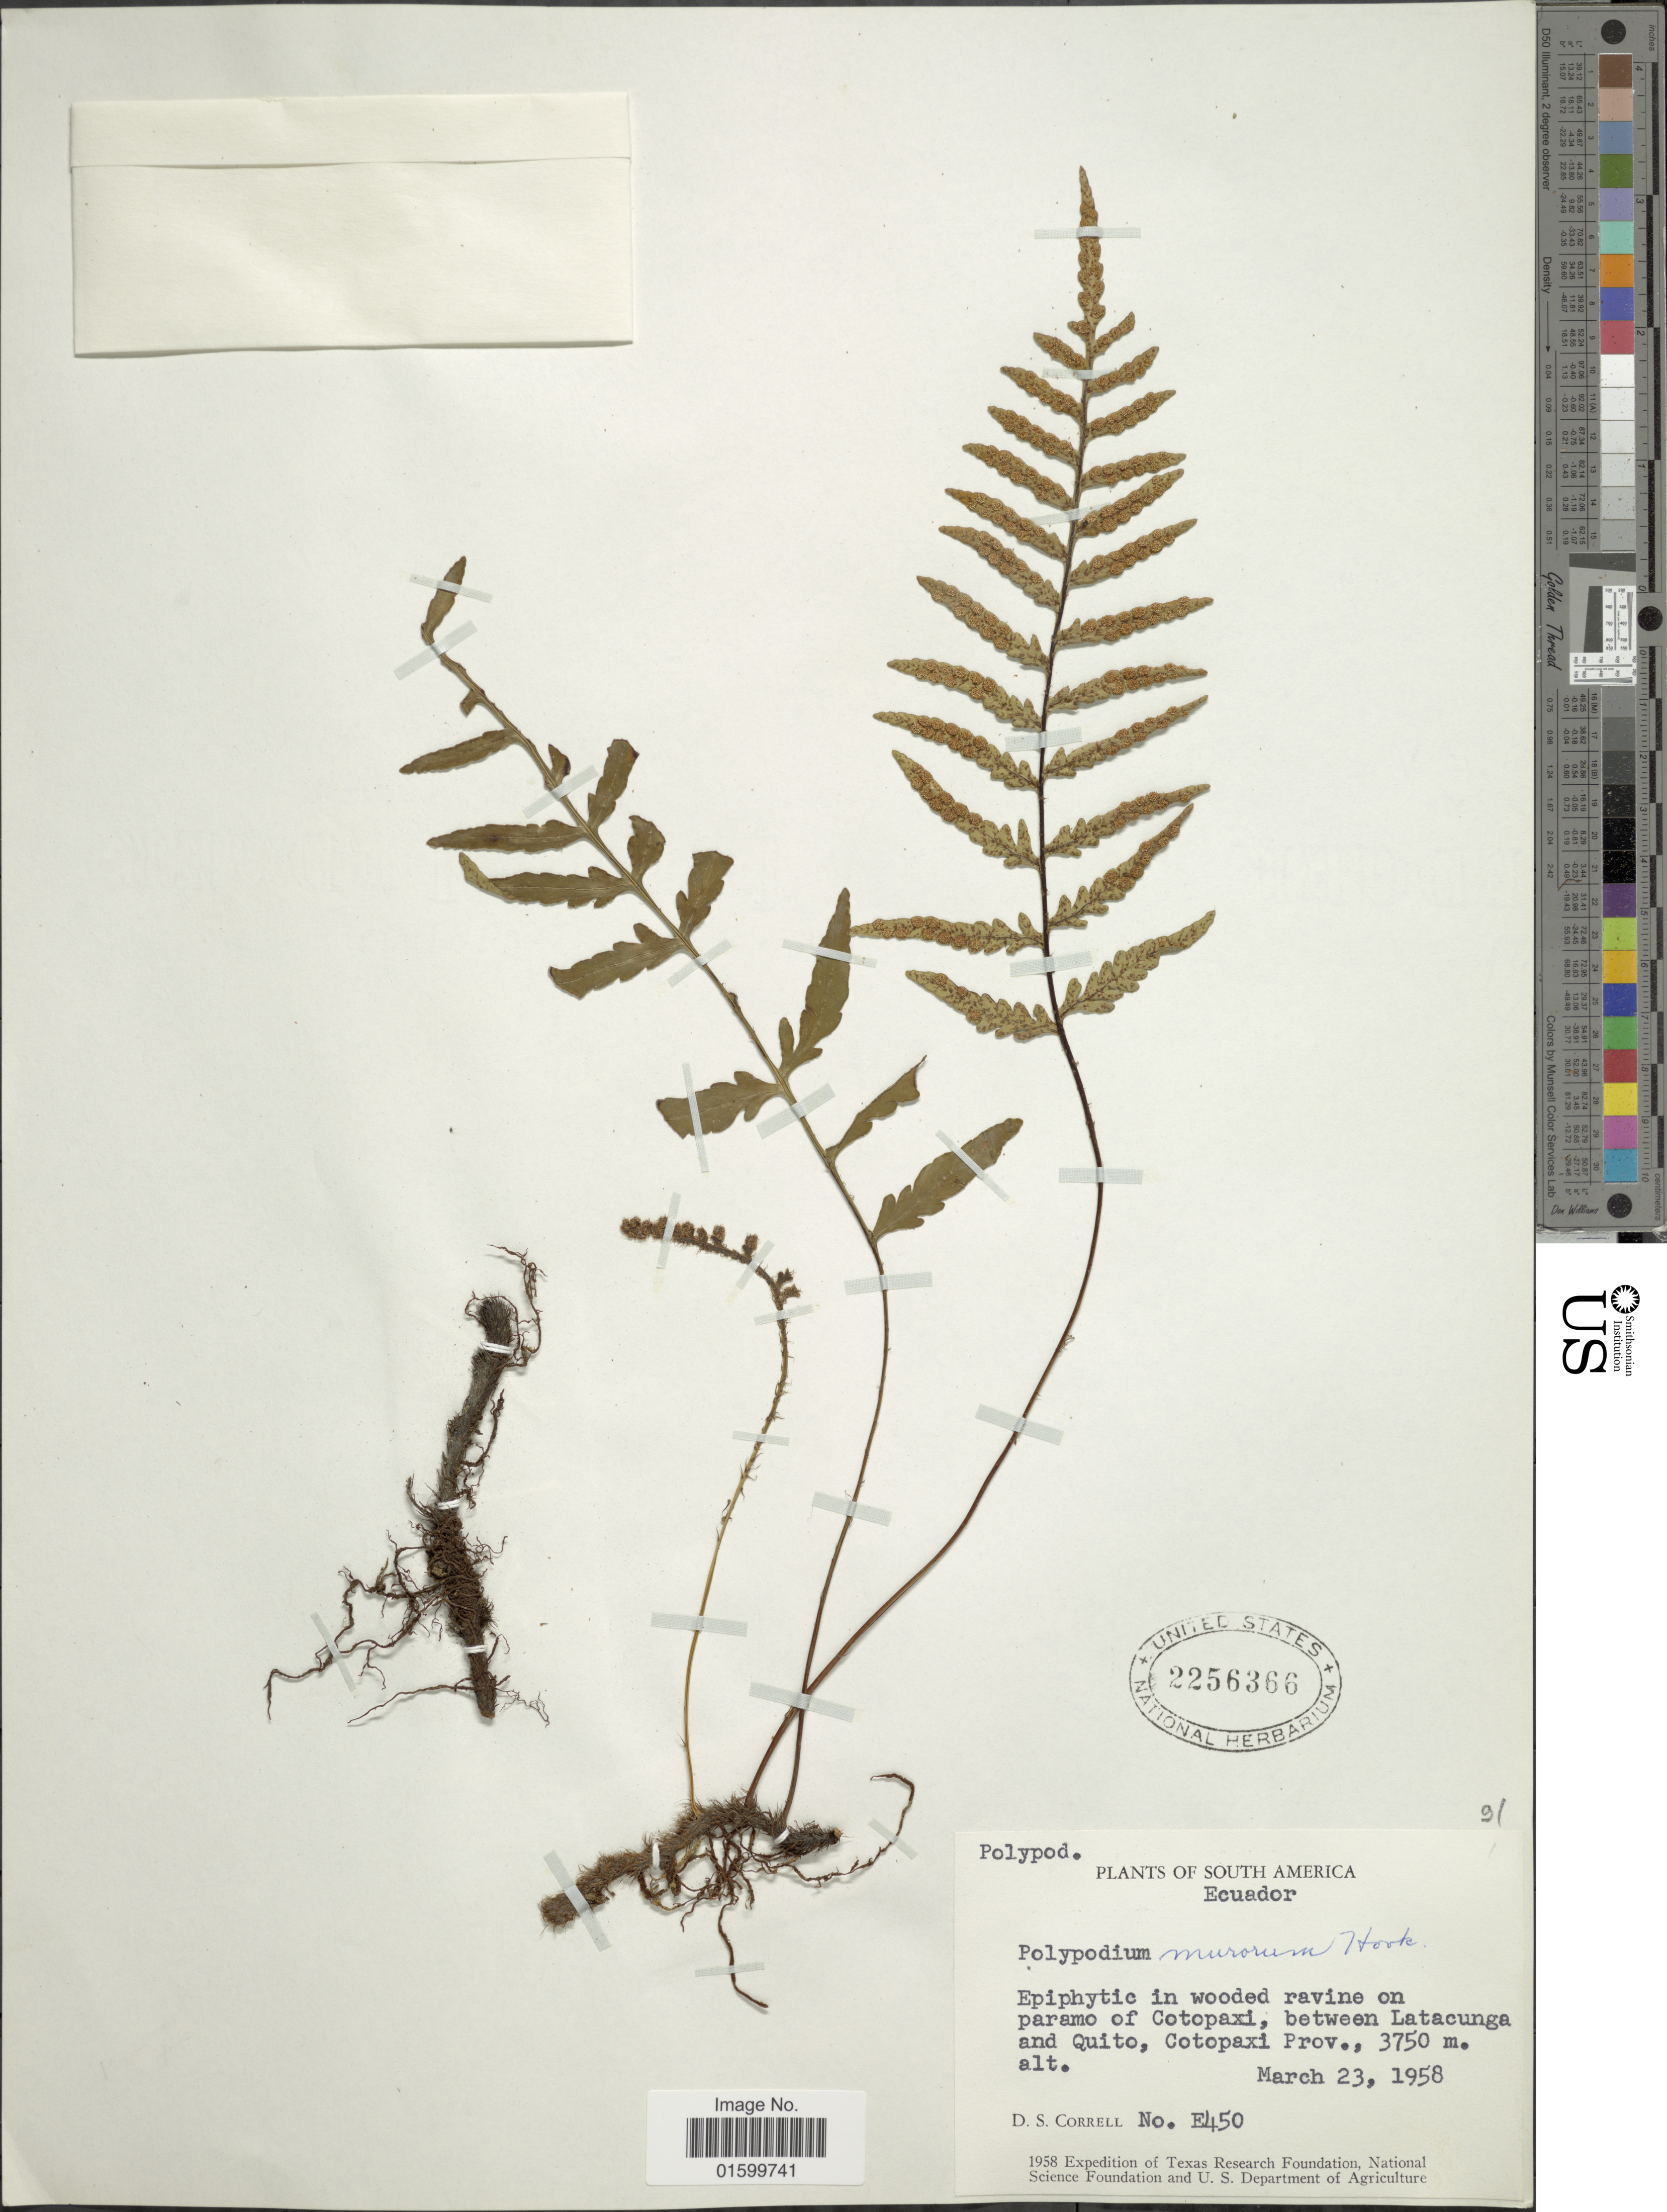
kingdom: Plantae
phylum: Tracheophyta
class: Polypodiopsida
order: Polypodiales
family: Polypodiaceae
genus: Pleopeltis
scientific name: Pleopeltis murorum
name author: (Hook.) A.R. Sm. & Tejero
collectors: D. S. Correll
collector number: E450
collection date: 1958-03-23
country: Ecuador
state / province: Cotopaxi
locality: South America, Paramo of Cotopaxi, between Latacunga and Quito, Cotopaxi Prov.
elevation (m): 3750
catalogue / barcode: US 2256366